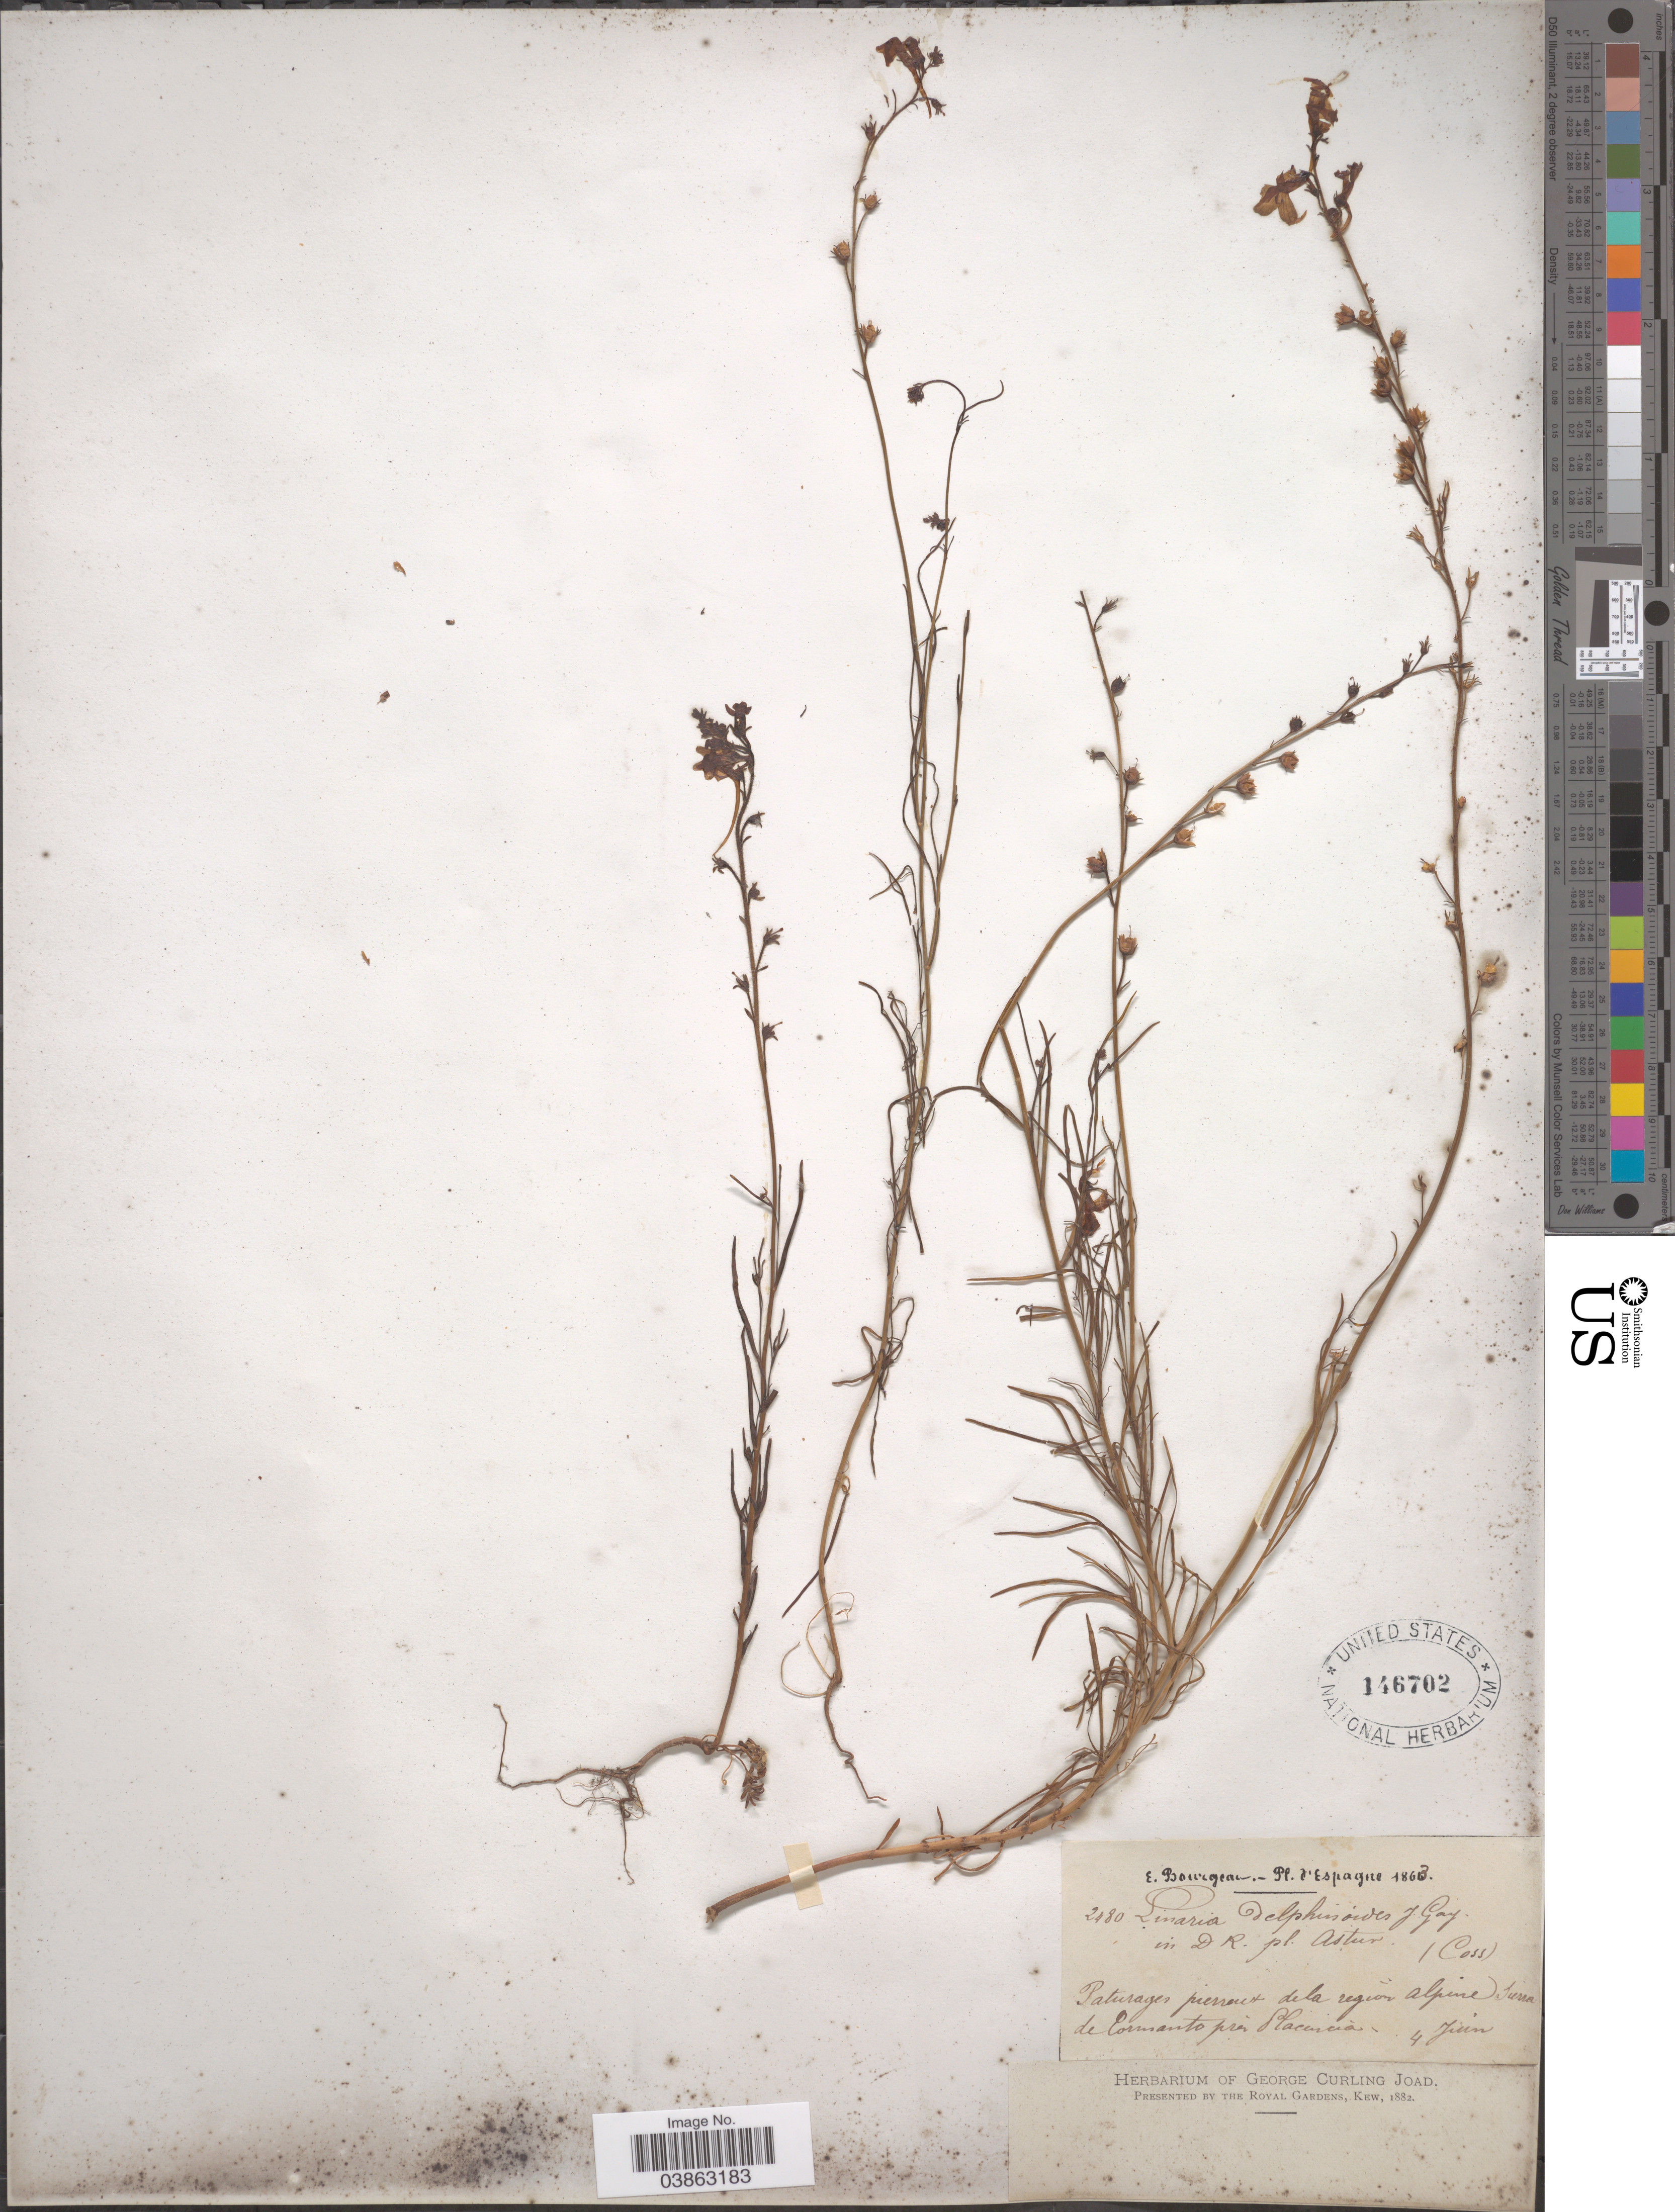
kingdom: Plantae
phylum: Tracheophyta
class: Magnoliopsida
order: Lamiales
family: Plantaginaceae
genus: Linaria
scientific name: Linaria delphinioides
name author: J. Gay ex Benth.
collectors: E. Bourgeau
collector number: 2480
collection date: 1863-06-04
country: Spain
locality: Espagne. Paturages pierrout de la region alpine. Sierra de Cormanto prés Plasencia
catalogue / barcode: US 146702